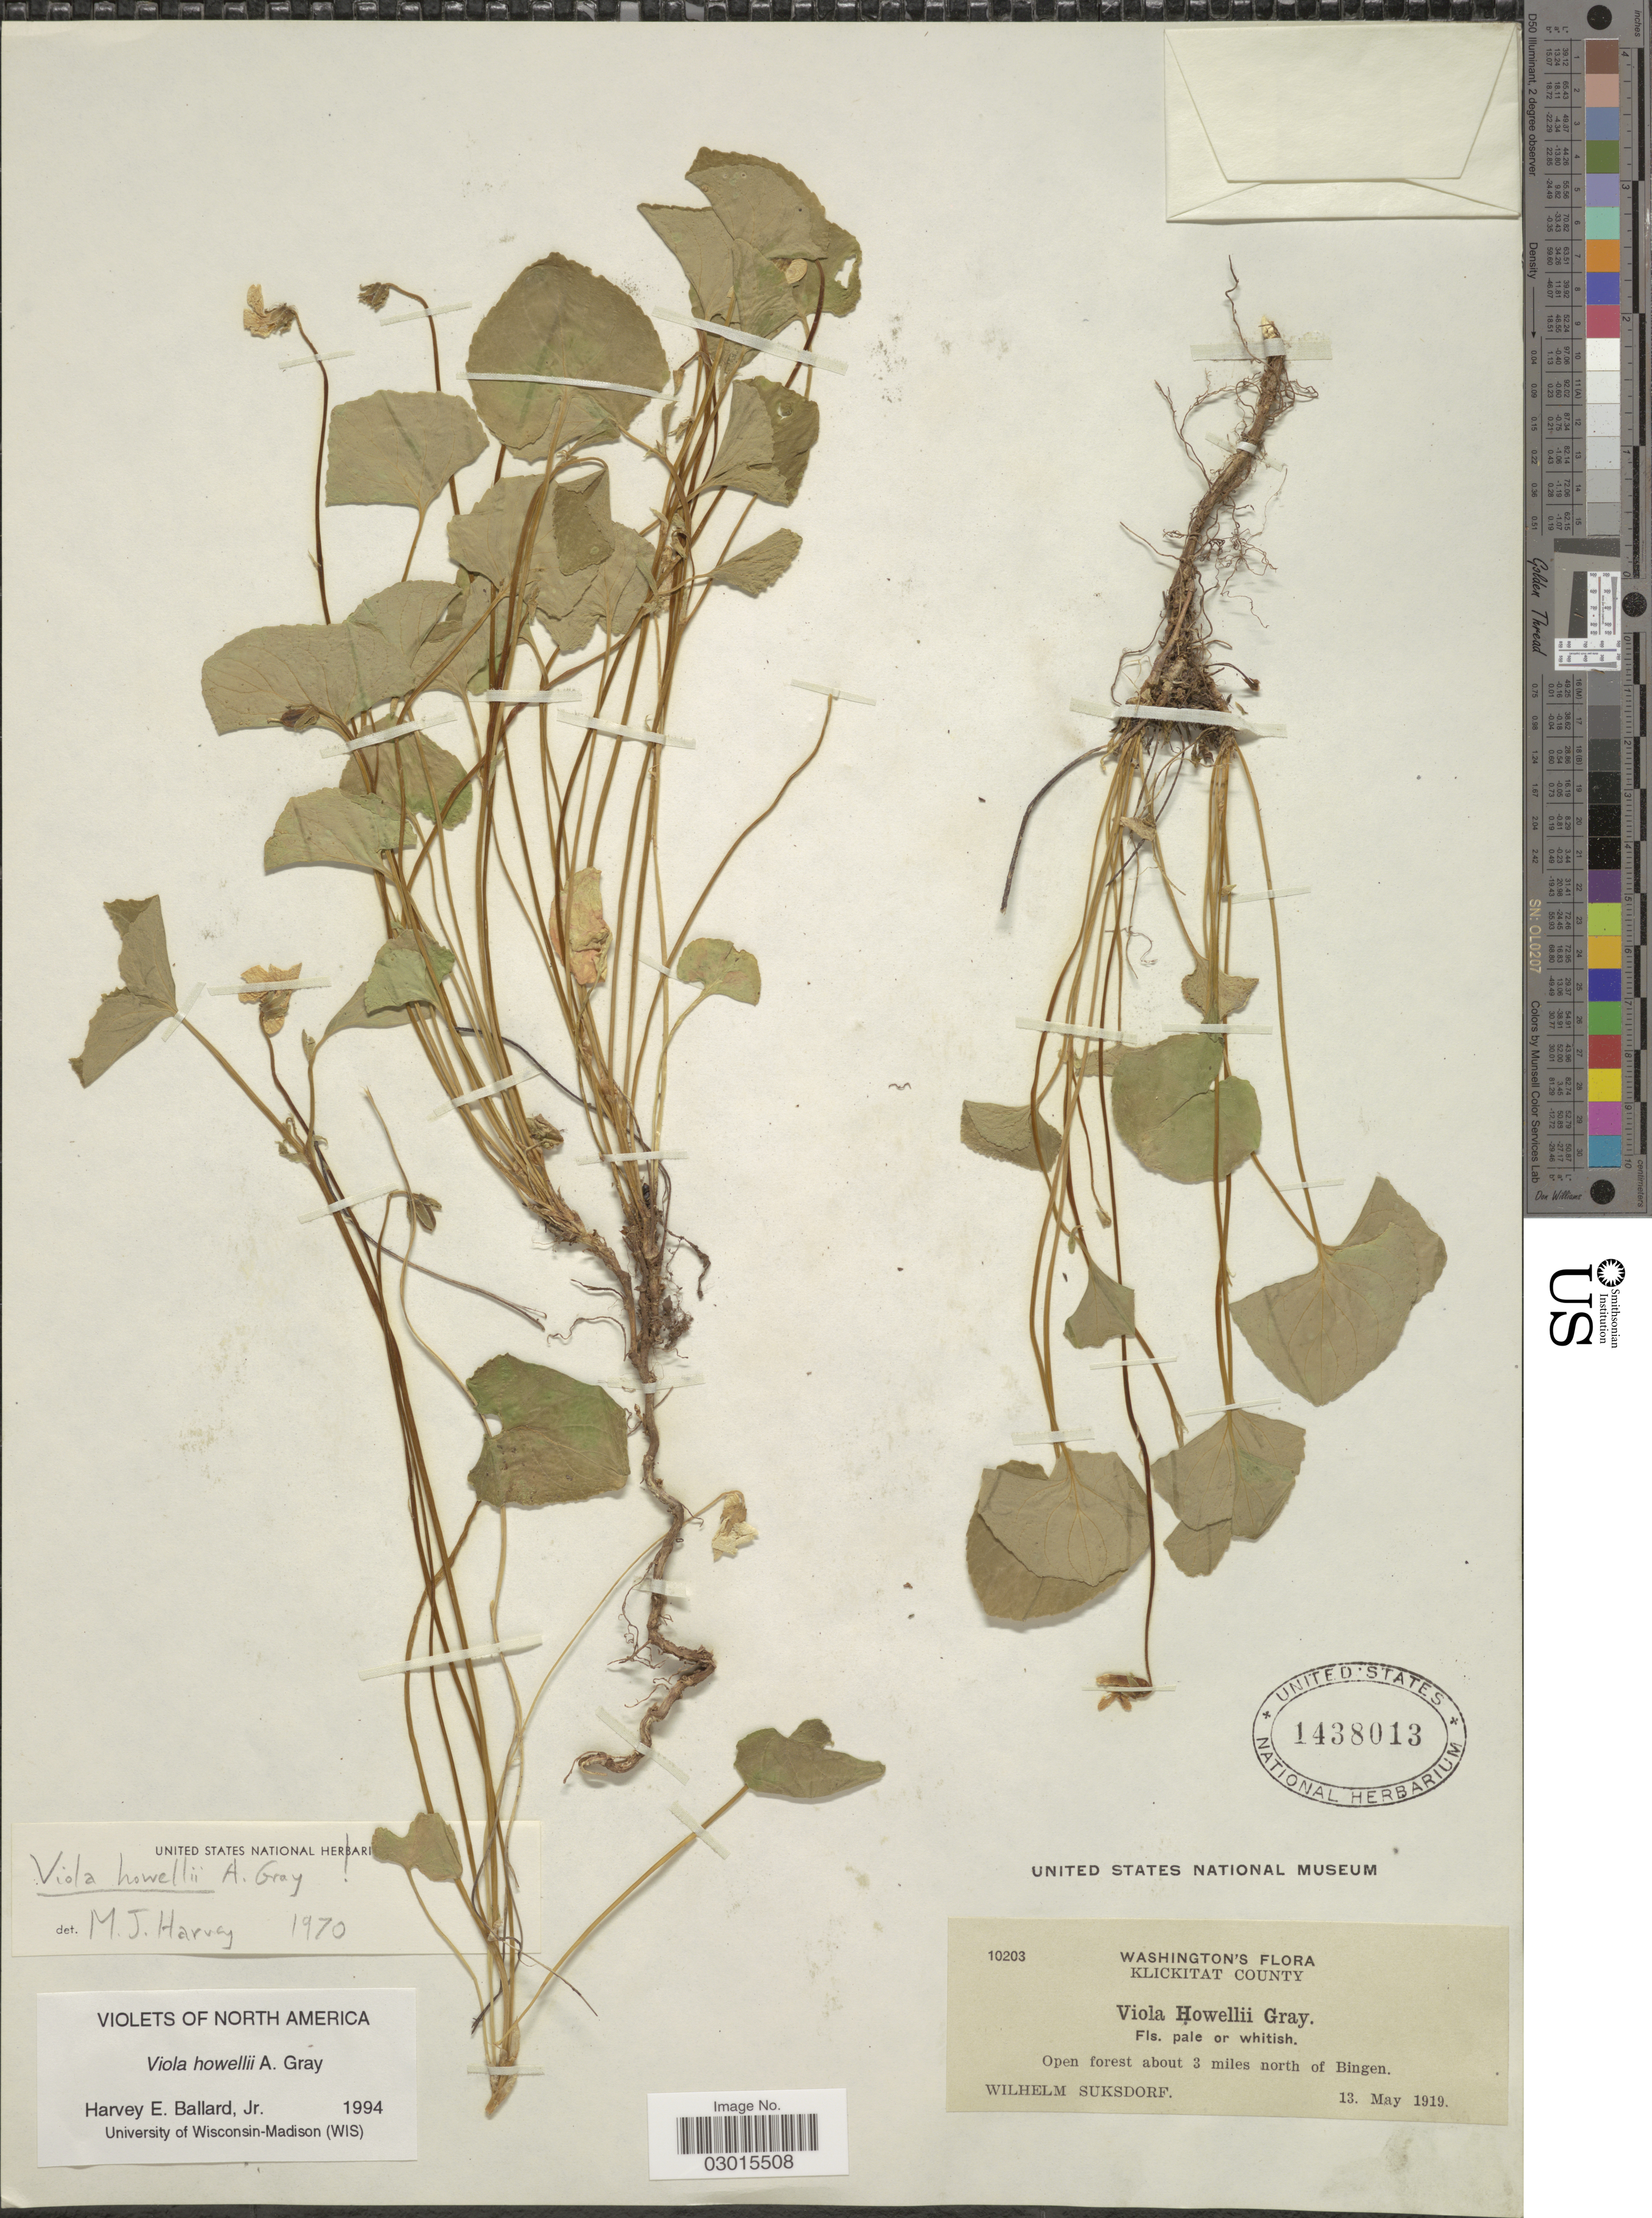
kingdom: Plantae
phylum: Tracheophyta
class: Magnoliopsida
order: Malpighiales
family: Violaceae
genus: Viola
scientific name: Viola hookeriana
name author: Kunth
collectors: W. N. Suksdorf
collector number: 10203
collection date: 1919-05-13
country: United States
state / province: Washington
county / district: Klickitat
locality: Klickitat County. About 3 miles north of Bingen.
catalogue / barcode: US 1438013